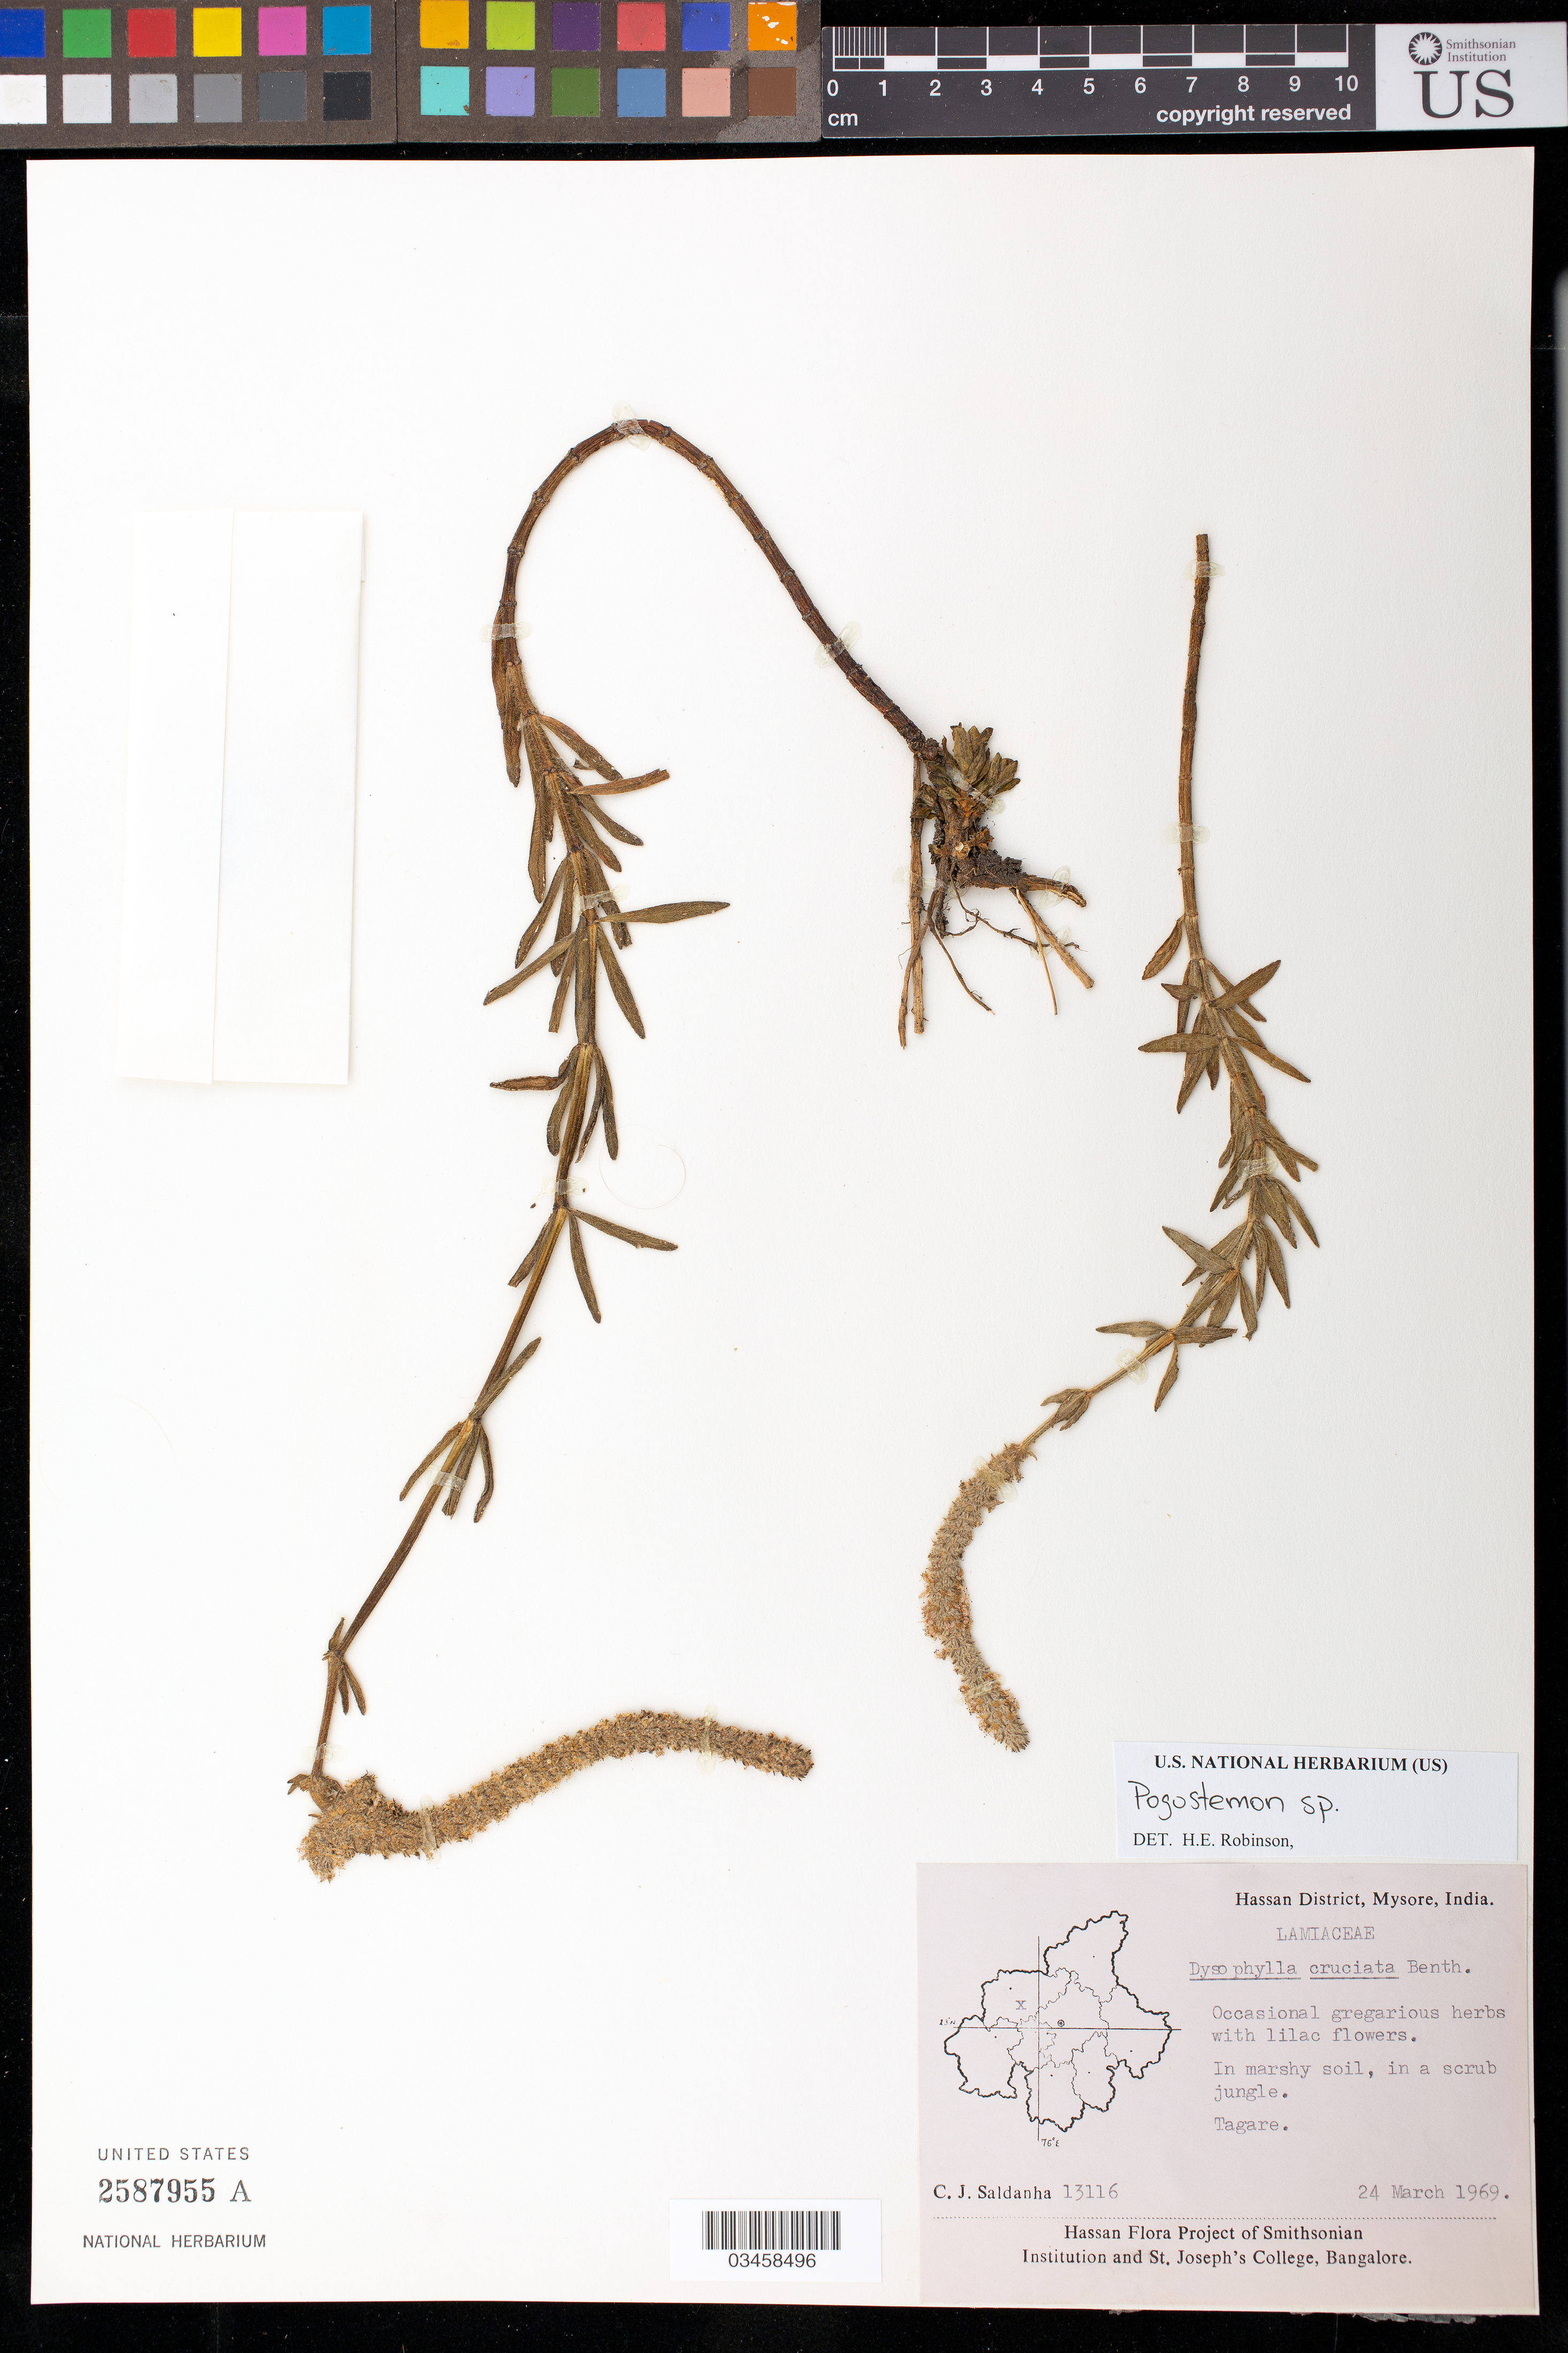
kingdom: Plantae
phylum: Tracheophyta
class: Magnoliopsida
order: Lamiales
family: Lamiaceae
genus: Pogostemon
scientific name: Pogostemon sp.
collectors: C. Saldanha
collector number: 13116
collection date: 1969-03-14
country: India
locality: Hassan District, Mysore, Bisle ghat, middle section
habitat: In marshy soil, in a scrub jungle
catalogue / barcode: US 2587955A